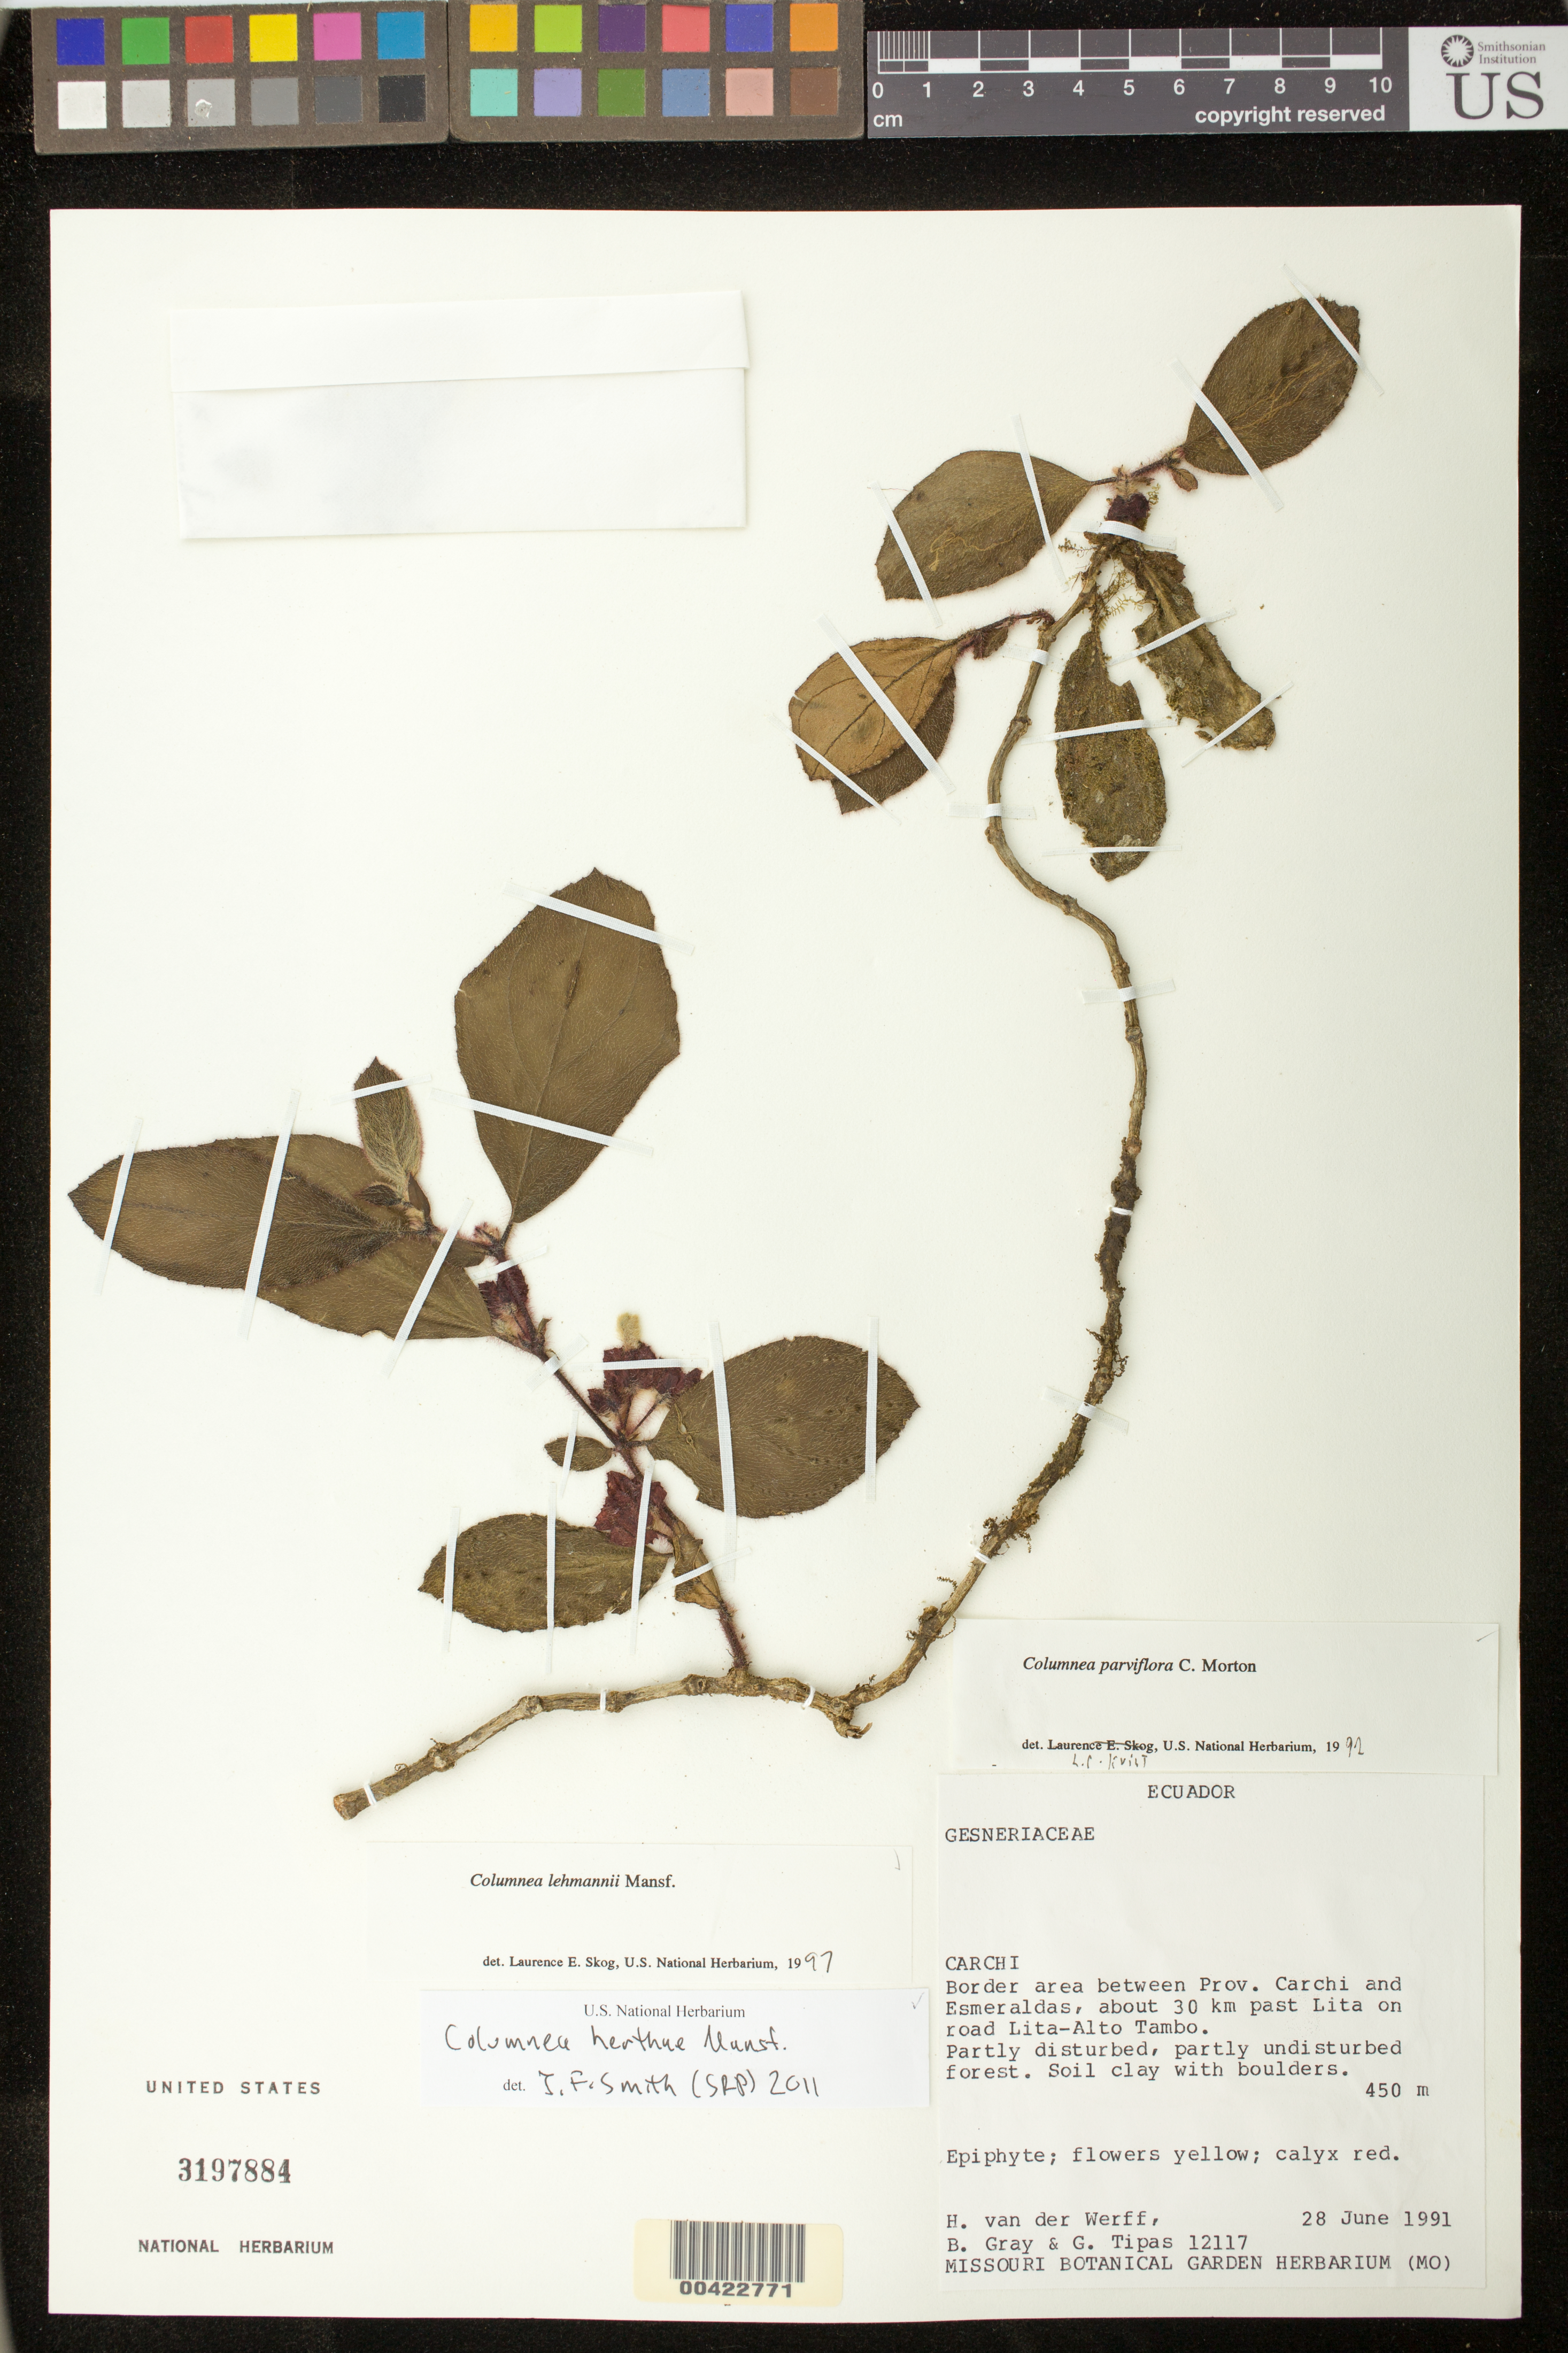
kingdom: Plantae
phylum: Tracheophyta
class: Magnoliopsida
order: Lamiales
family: Gesneriaceae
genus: Columnea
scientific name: Columnea herthae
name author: Mansf.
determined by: Smith, J. F.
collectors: H. van der Werff, B. Gray & G. Tipas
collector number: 12117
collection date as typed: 28 Jun 1991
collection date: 1991-06-28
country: Ecuador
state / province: Carchi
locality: Border area between Prov. Carchi and Esmeraldas, about 30 km past Lita on road Lita - Alto Tambo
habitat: Partly disturbed, partly undisturbed forest; soil clay with boulders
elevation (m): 450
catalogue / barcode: US 3197884